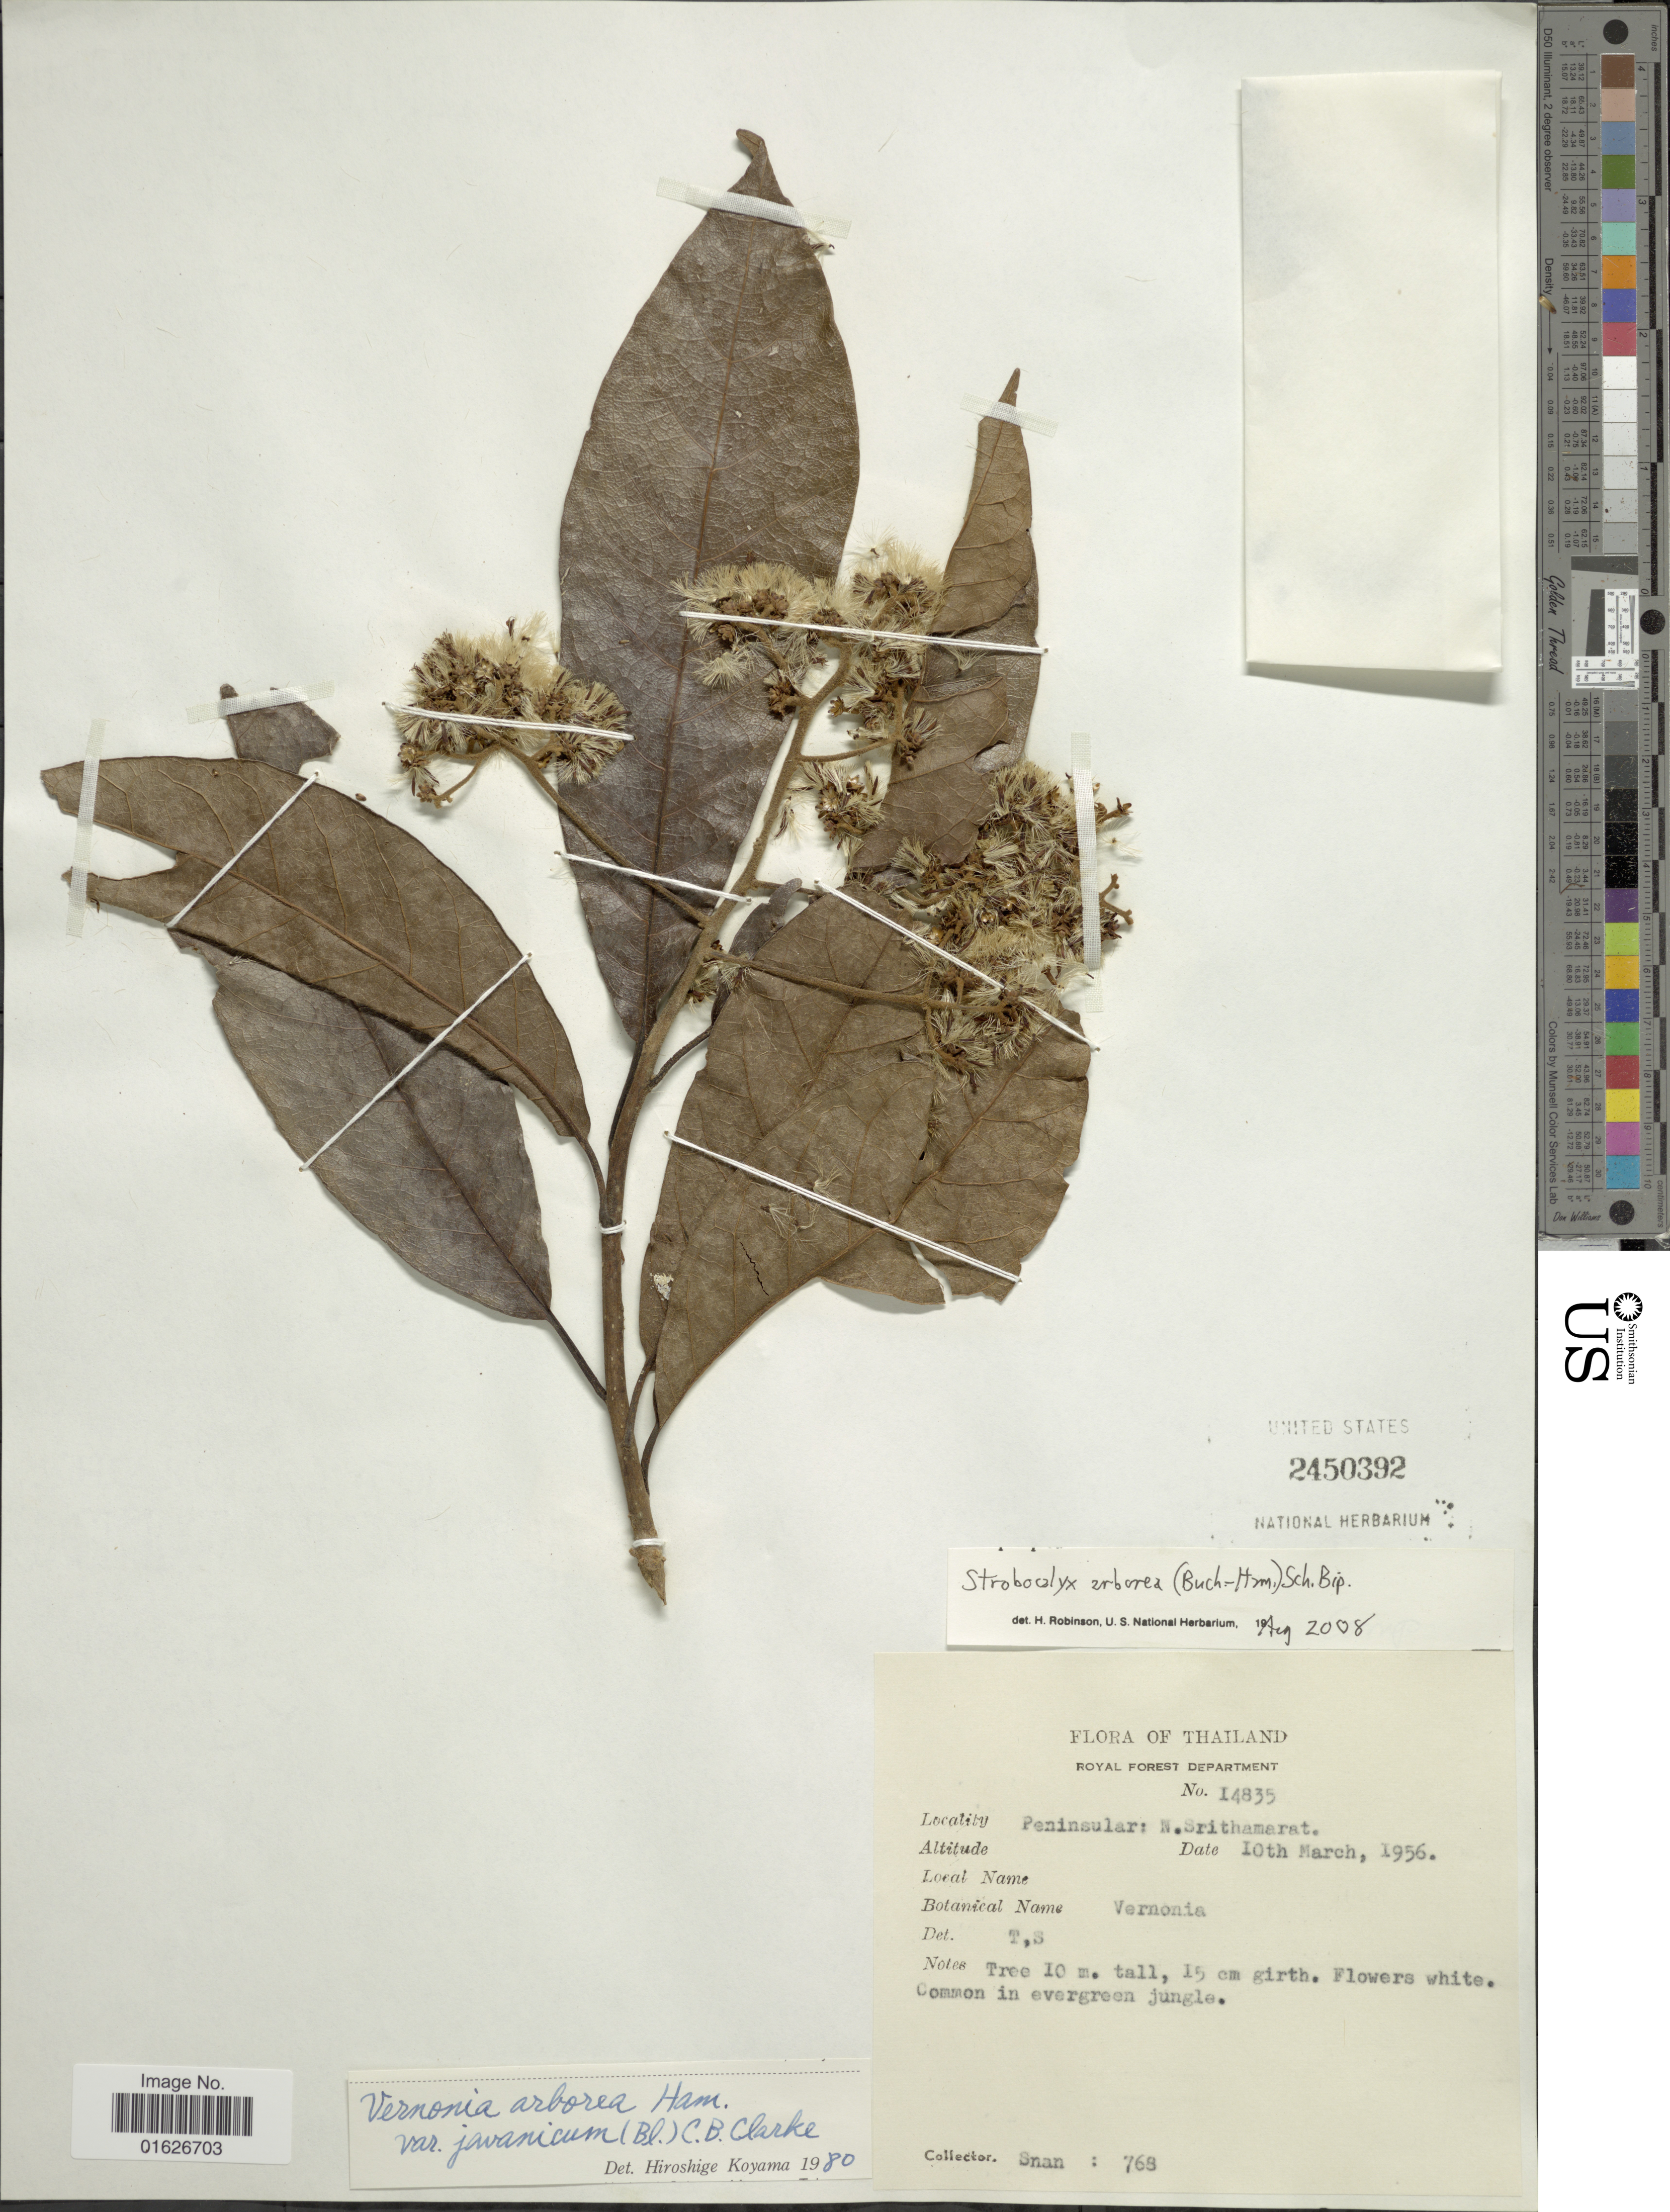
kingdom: Plantae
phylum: Tracheophyta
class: Magnoliopsida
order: Asterales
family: Asteraceae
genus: Strobocalyx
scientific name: Strobocalyx arborea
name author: (Buch.-Ham.) Sch. Bip.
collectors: -. Snan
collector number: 768/14835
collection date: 1956-03-10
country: Thailand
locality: Peninsular, N. Srithamarat.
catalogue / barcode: US 2450392